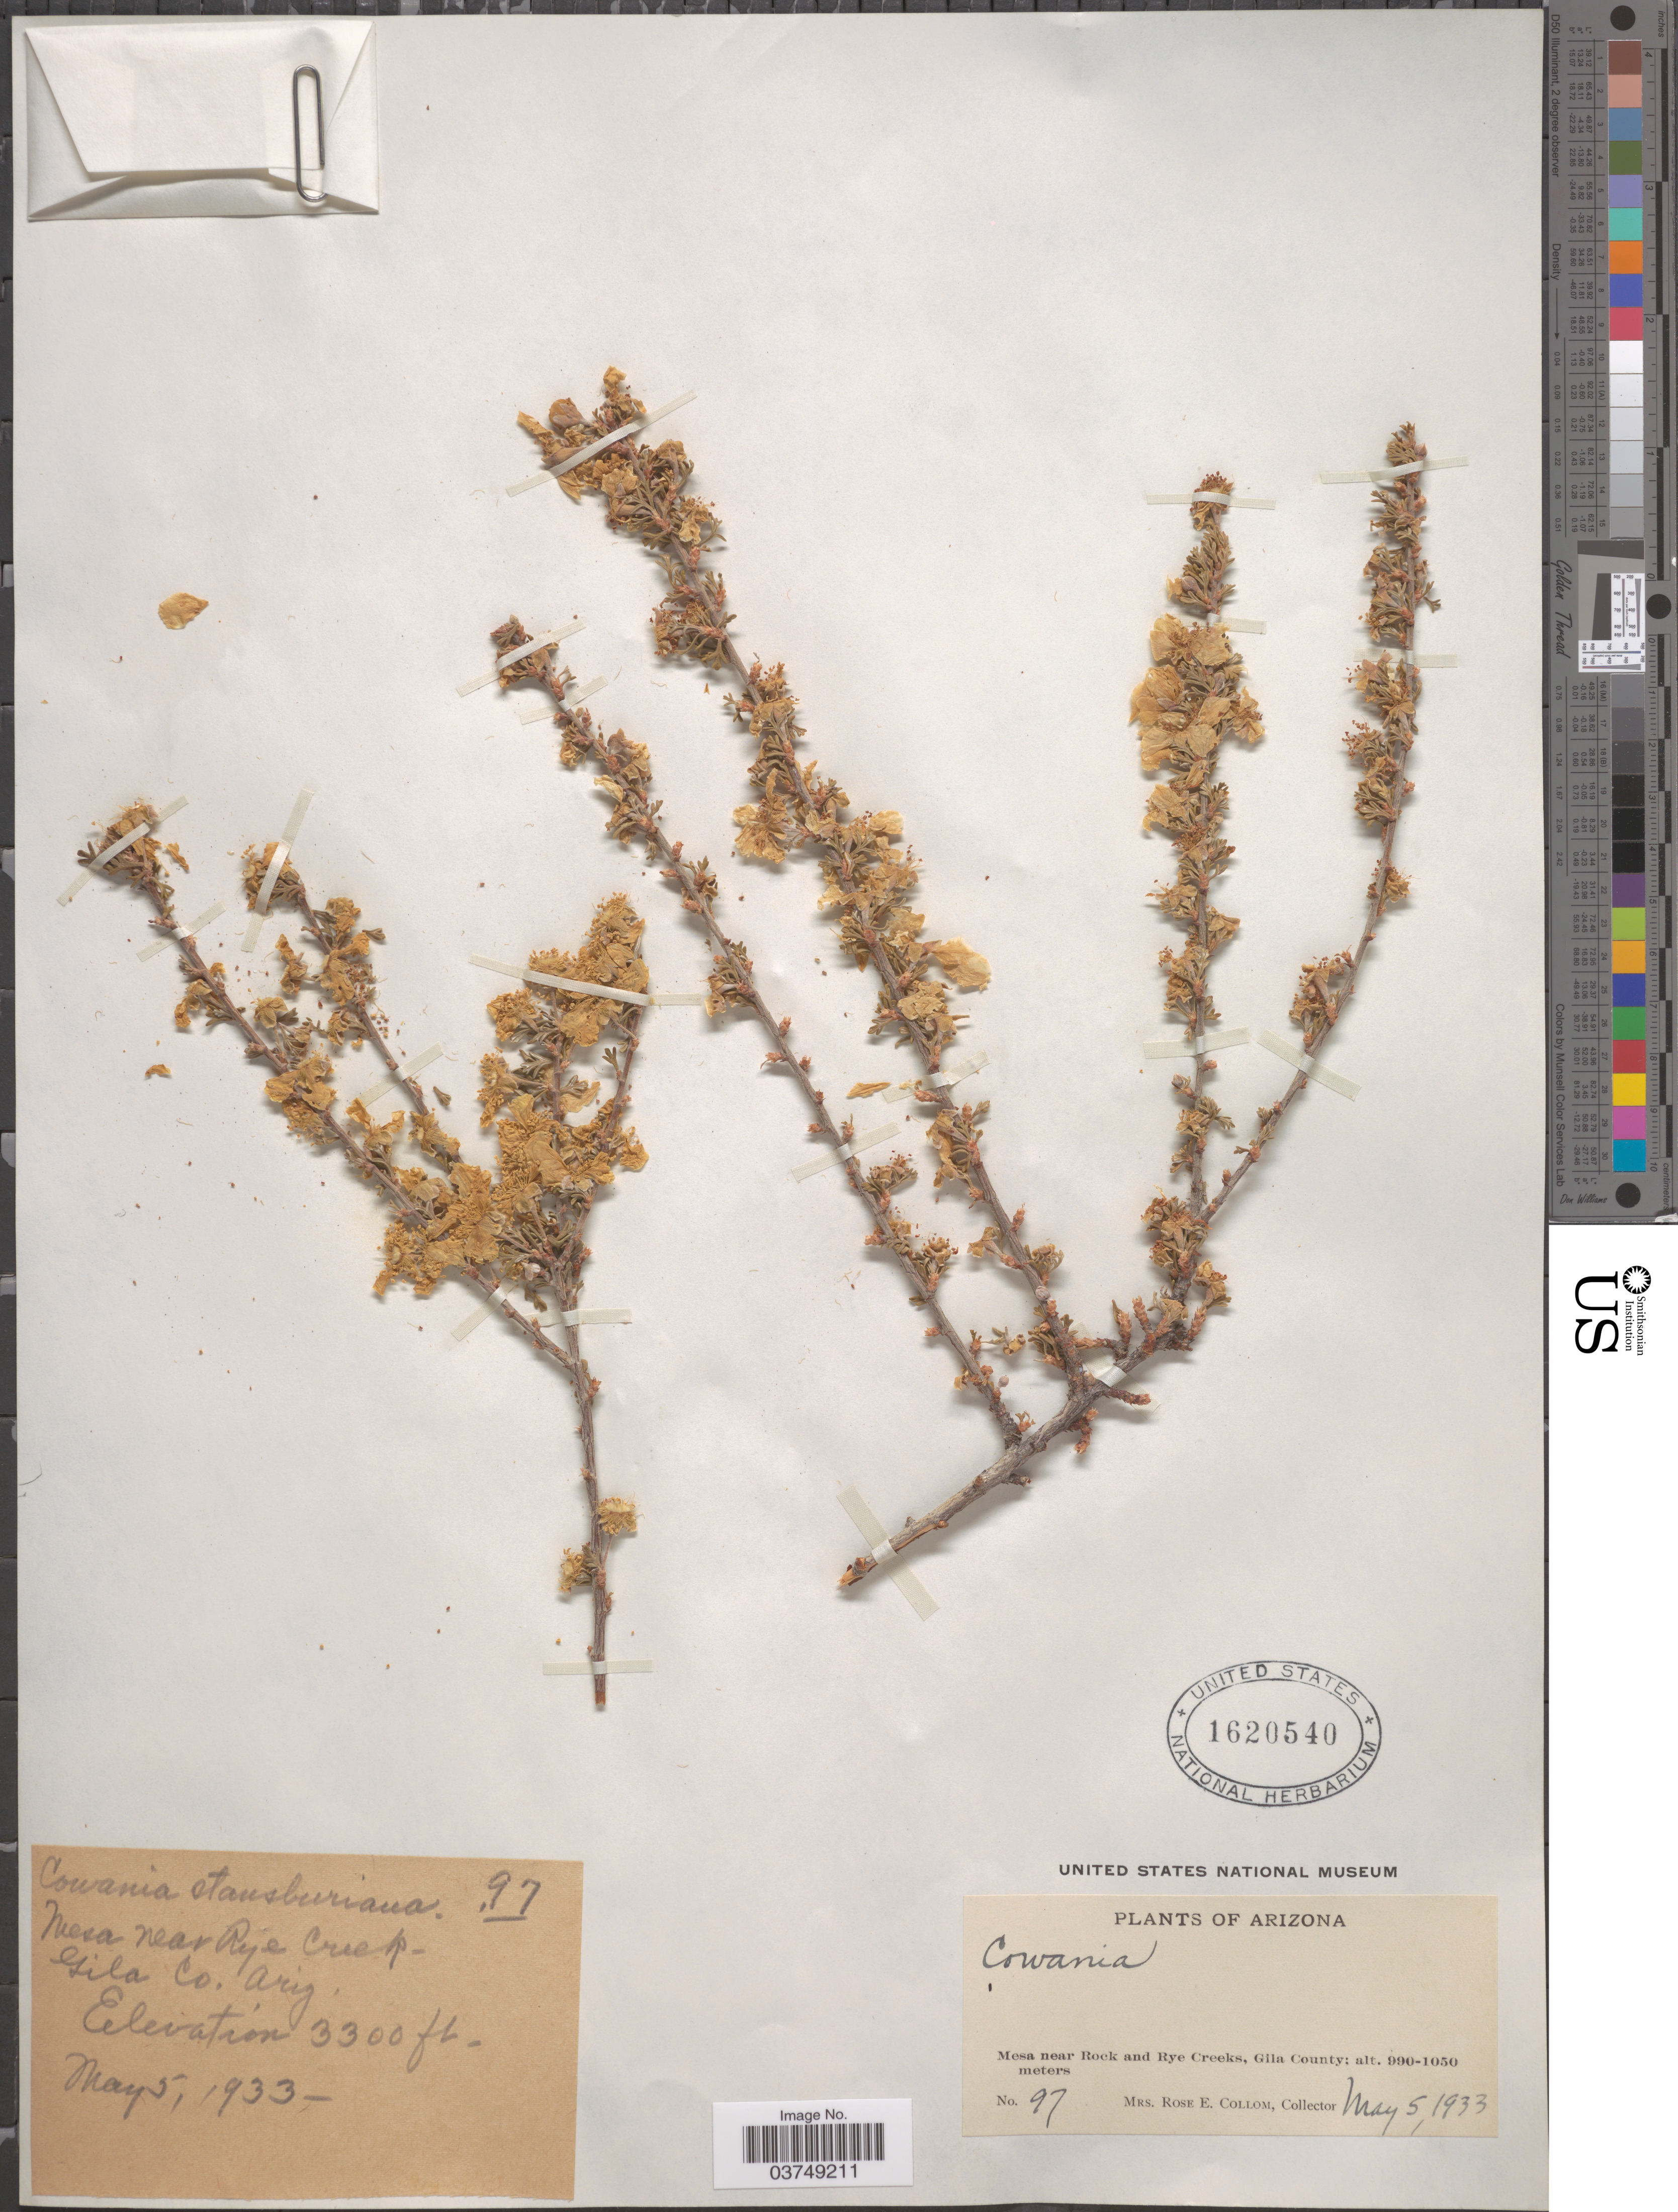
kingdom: Plantae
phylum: Tracheophyta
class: Magnoliopsida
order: Rosales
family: Rosaceae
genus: Purshia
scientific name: Purshia stansburyana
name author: (Torr.) Henrickson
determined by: Strong, Mark T., (BOT), Smithsonian Institution - National Museum of Natural History (UNITED STATES)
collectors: R. E. Collom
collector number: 97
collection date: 1933-05-05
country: United States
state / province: Arizona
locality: Mesa near Rock and Rye Creeks, Gila County.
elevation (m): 990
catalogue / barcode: US 1620540